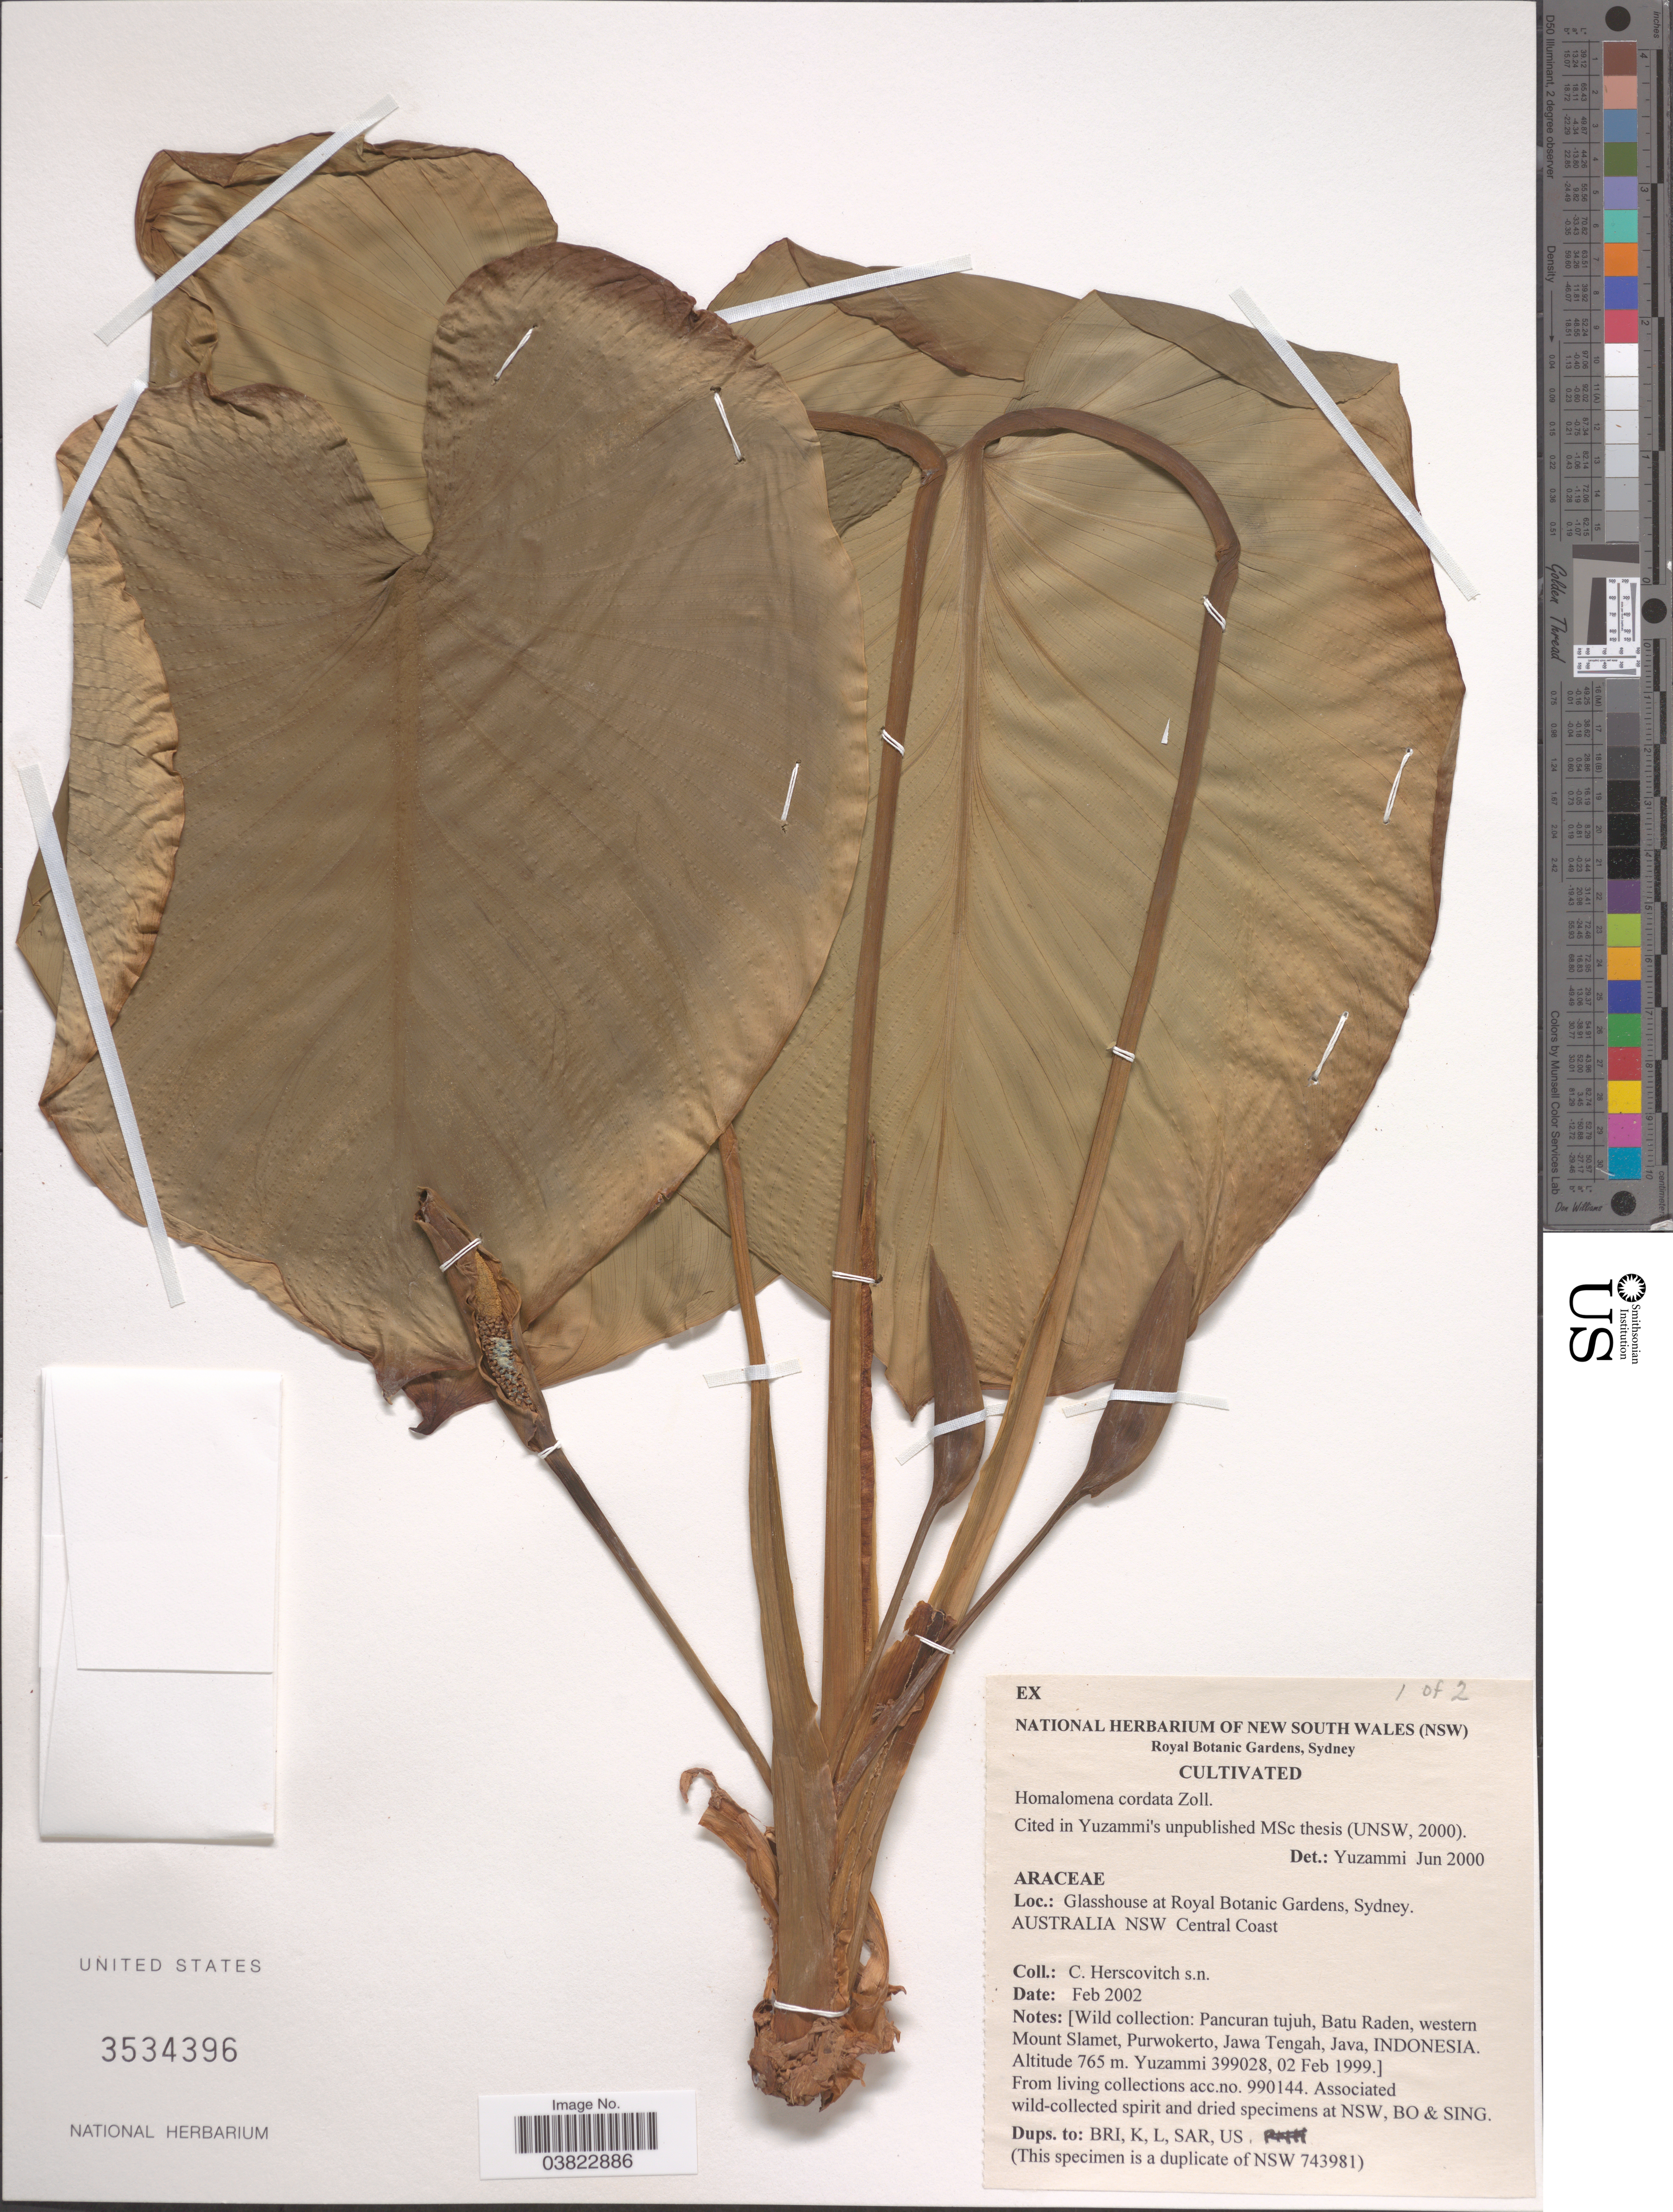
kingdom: Plantae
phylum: Tracheophyta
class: Liliopsida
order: Alismatales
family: Araceae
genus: Homalomena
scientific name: Homalomena cordata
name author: Schott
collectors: C. Herscovitch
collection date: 2002-02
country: Australia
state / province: New South Wales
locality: Glasshouse at Royal Botanic Gardens, Sydney. Central Coast.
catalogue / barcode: US 3534396